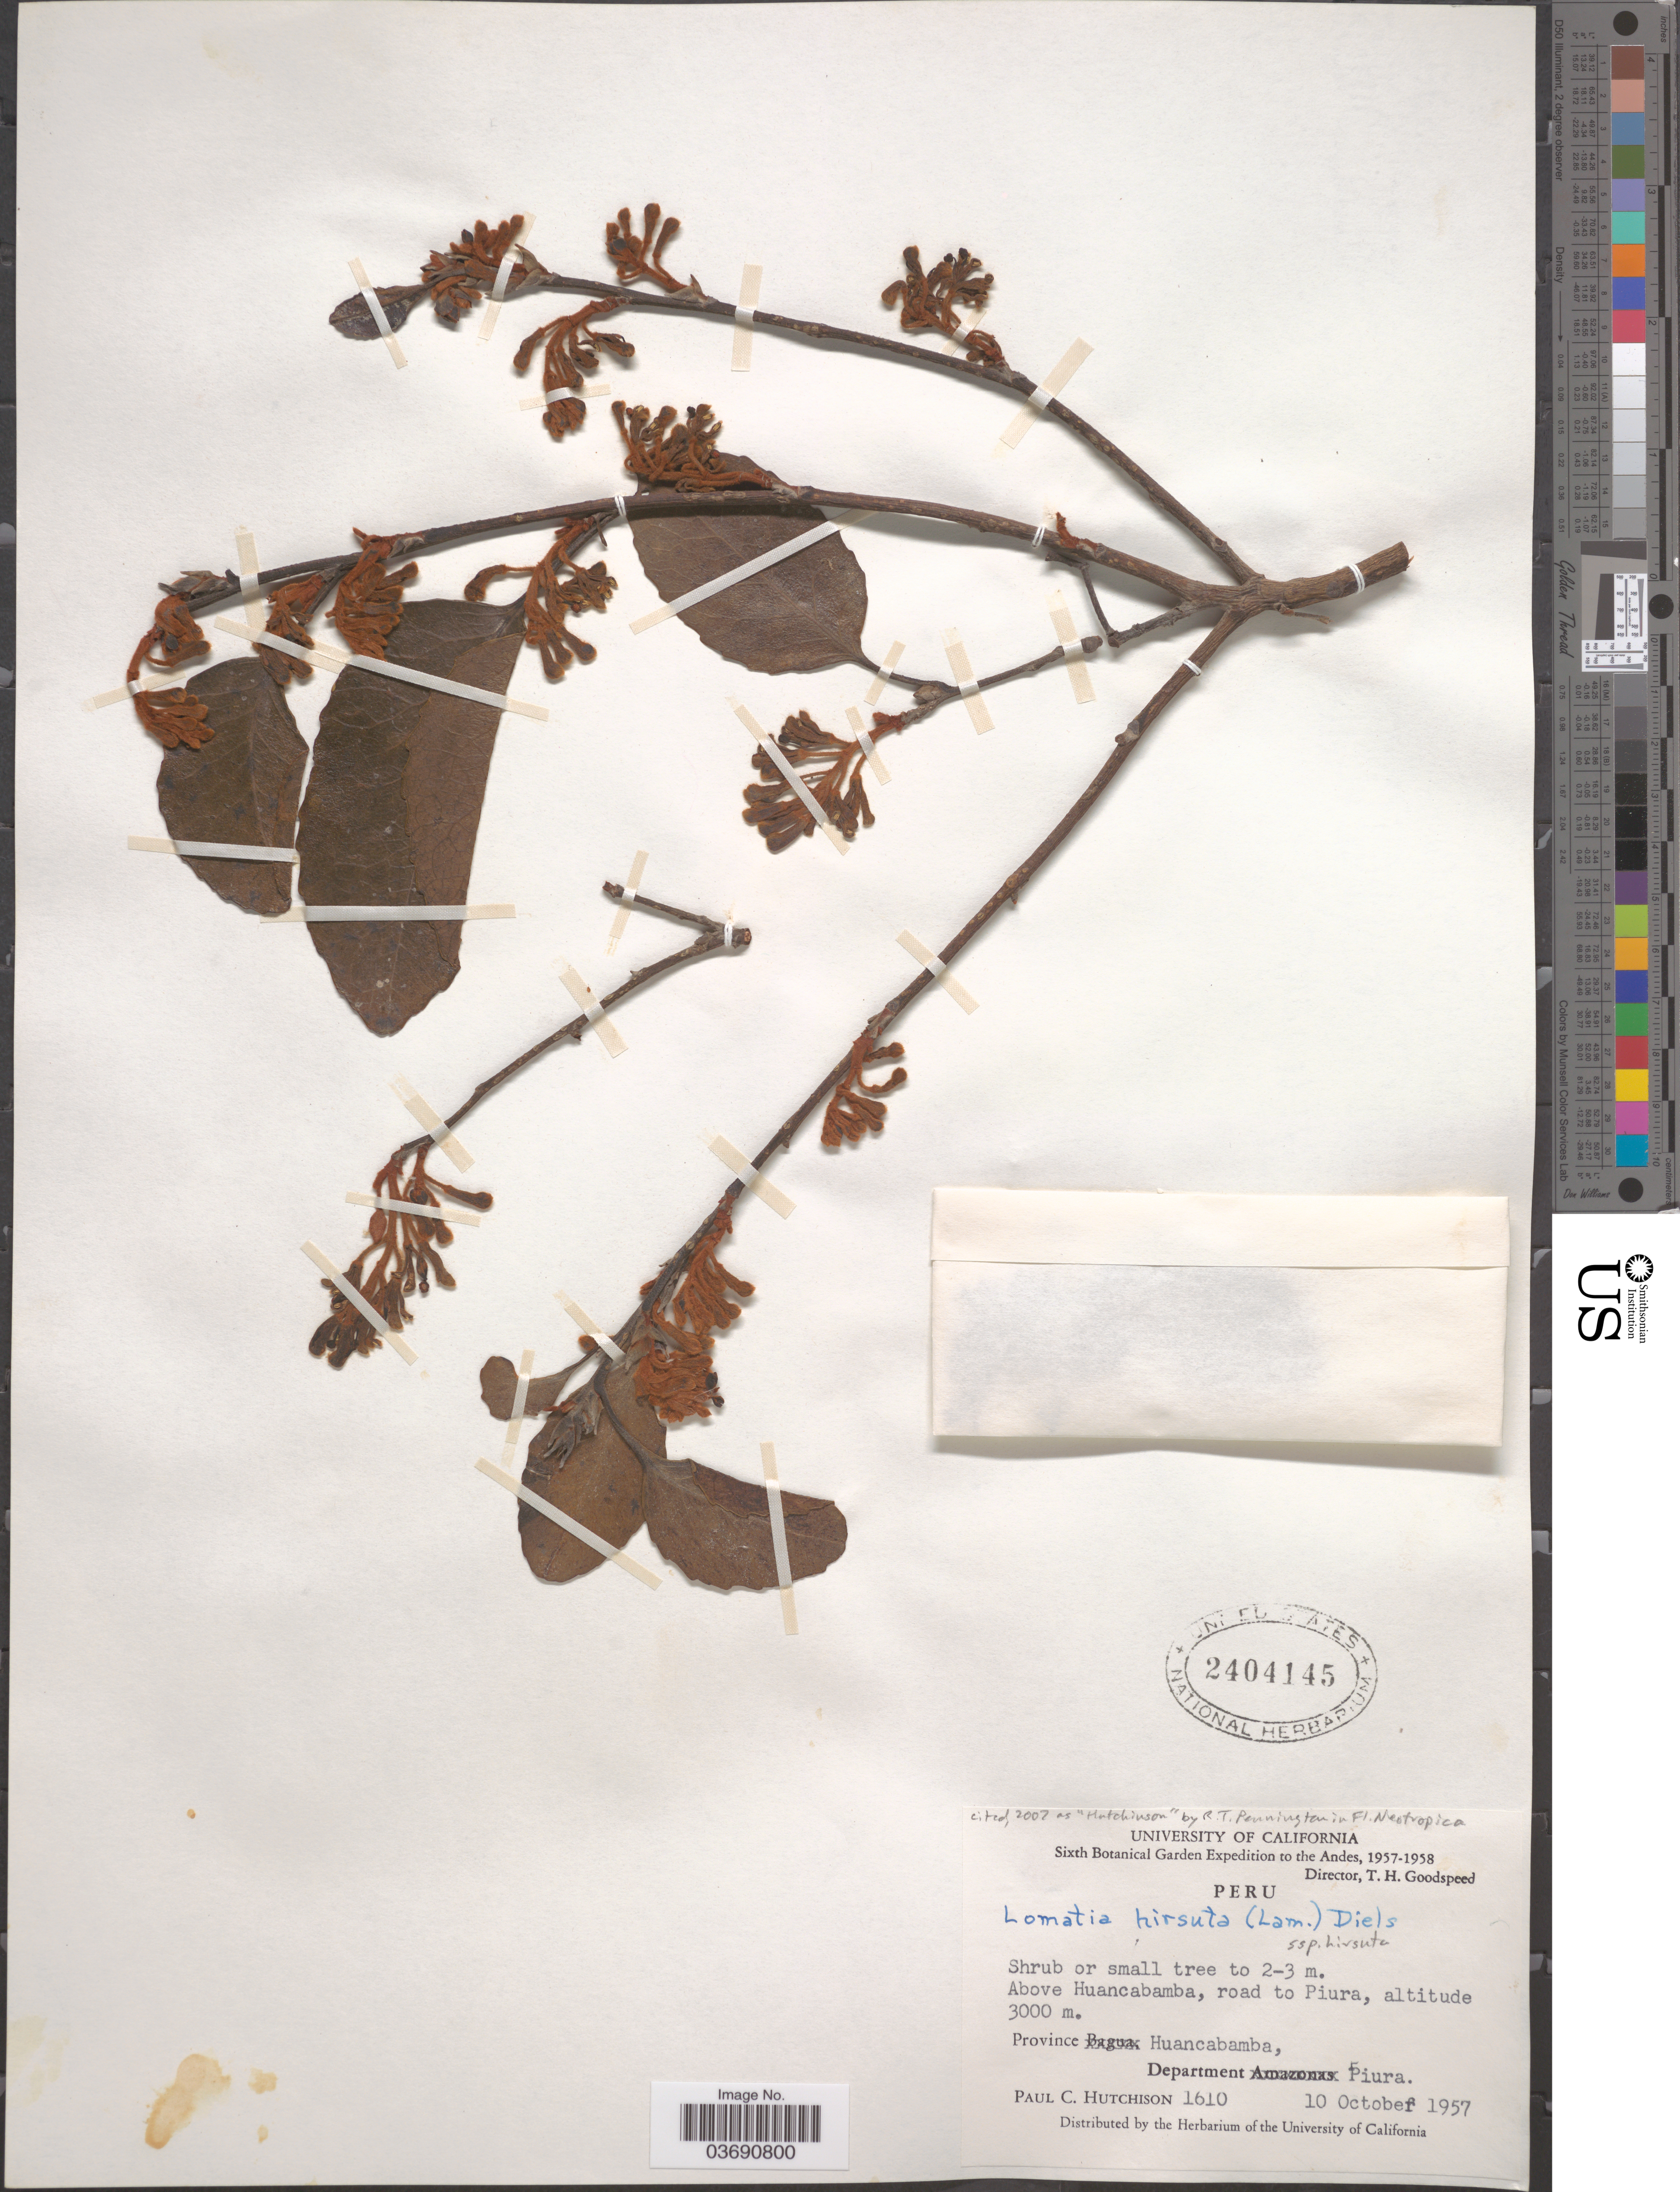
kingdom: Plantae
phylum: Tracheophyta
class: Magnoliopsida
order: Proteales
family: Proteaceae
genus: Lomatia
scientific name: Lomatia hirsuta subsp. hirsuta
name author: (Lam.) Diels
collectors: P. C. Hutchison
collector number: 1610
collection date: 1957-10-10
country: Peru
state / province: Piura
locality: The Andes. Above Huancabamba, road to Piura, Province Huancabamba, Department Piura.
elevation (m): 3000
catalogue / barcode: US 2404145